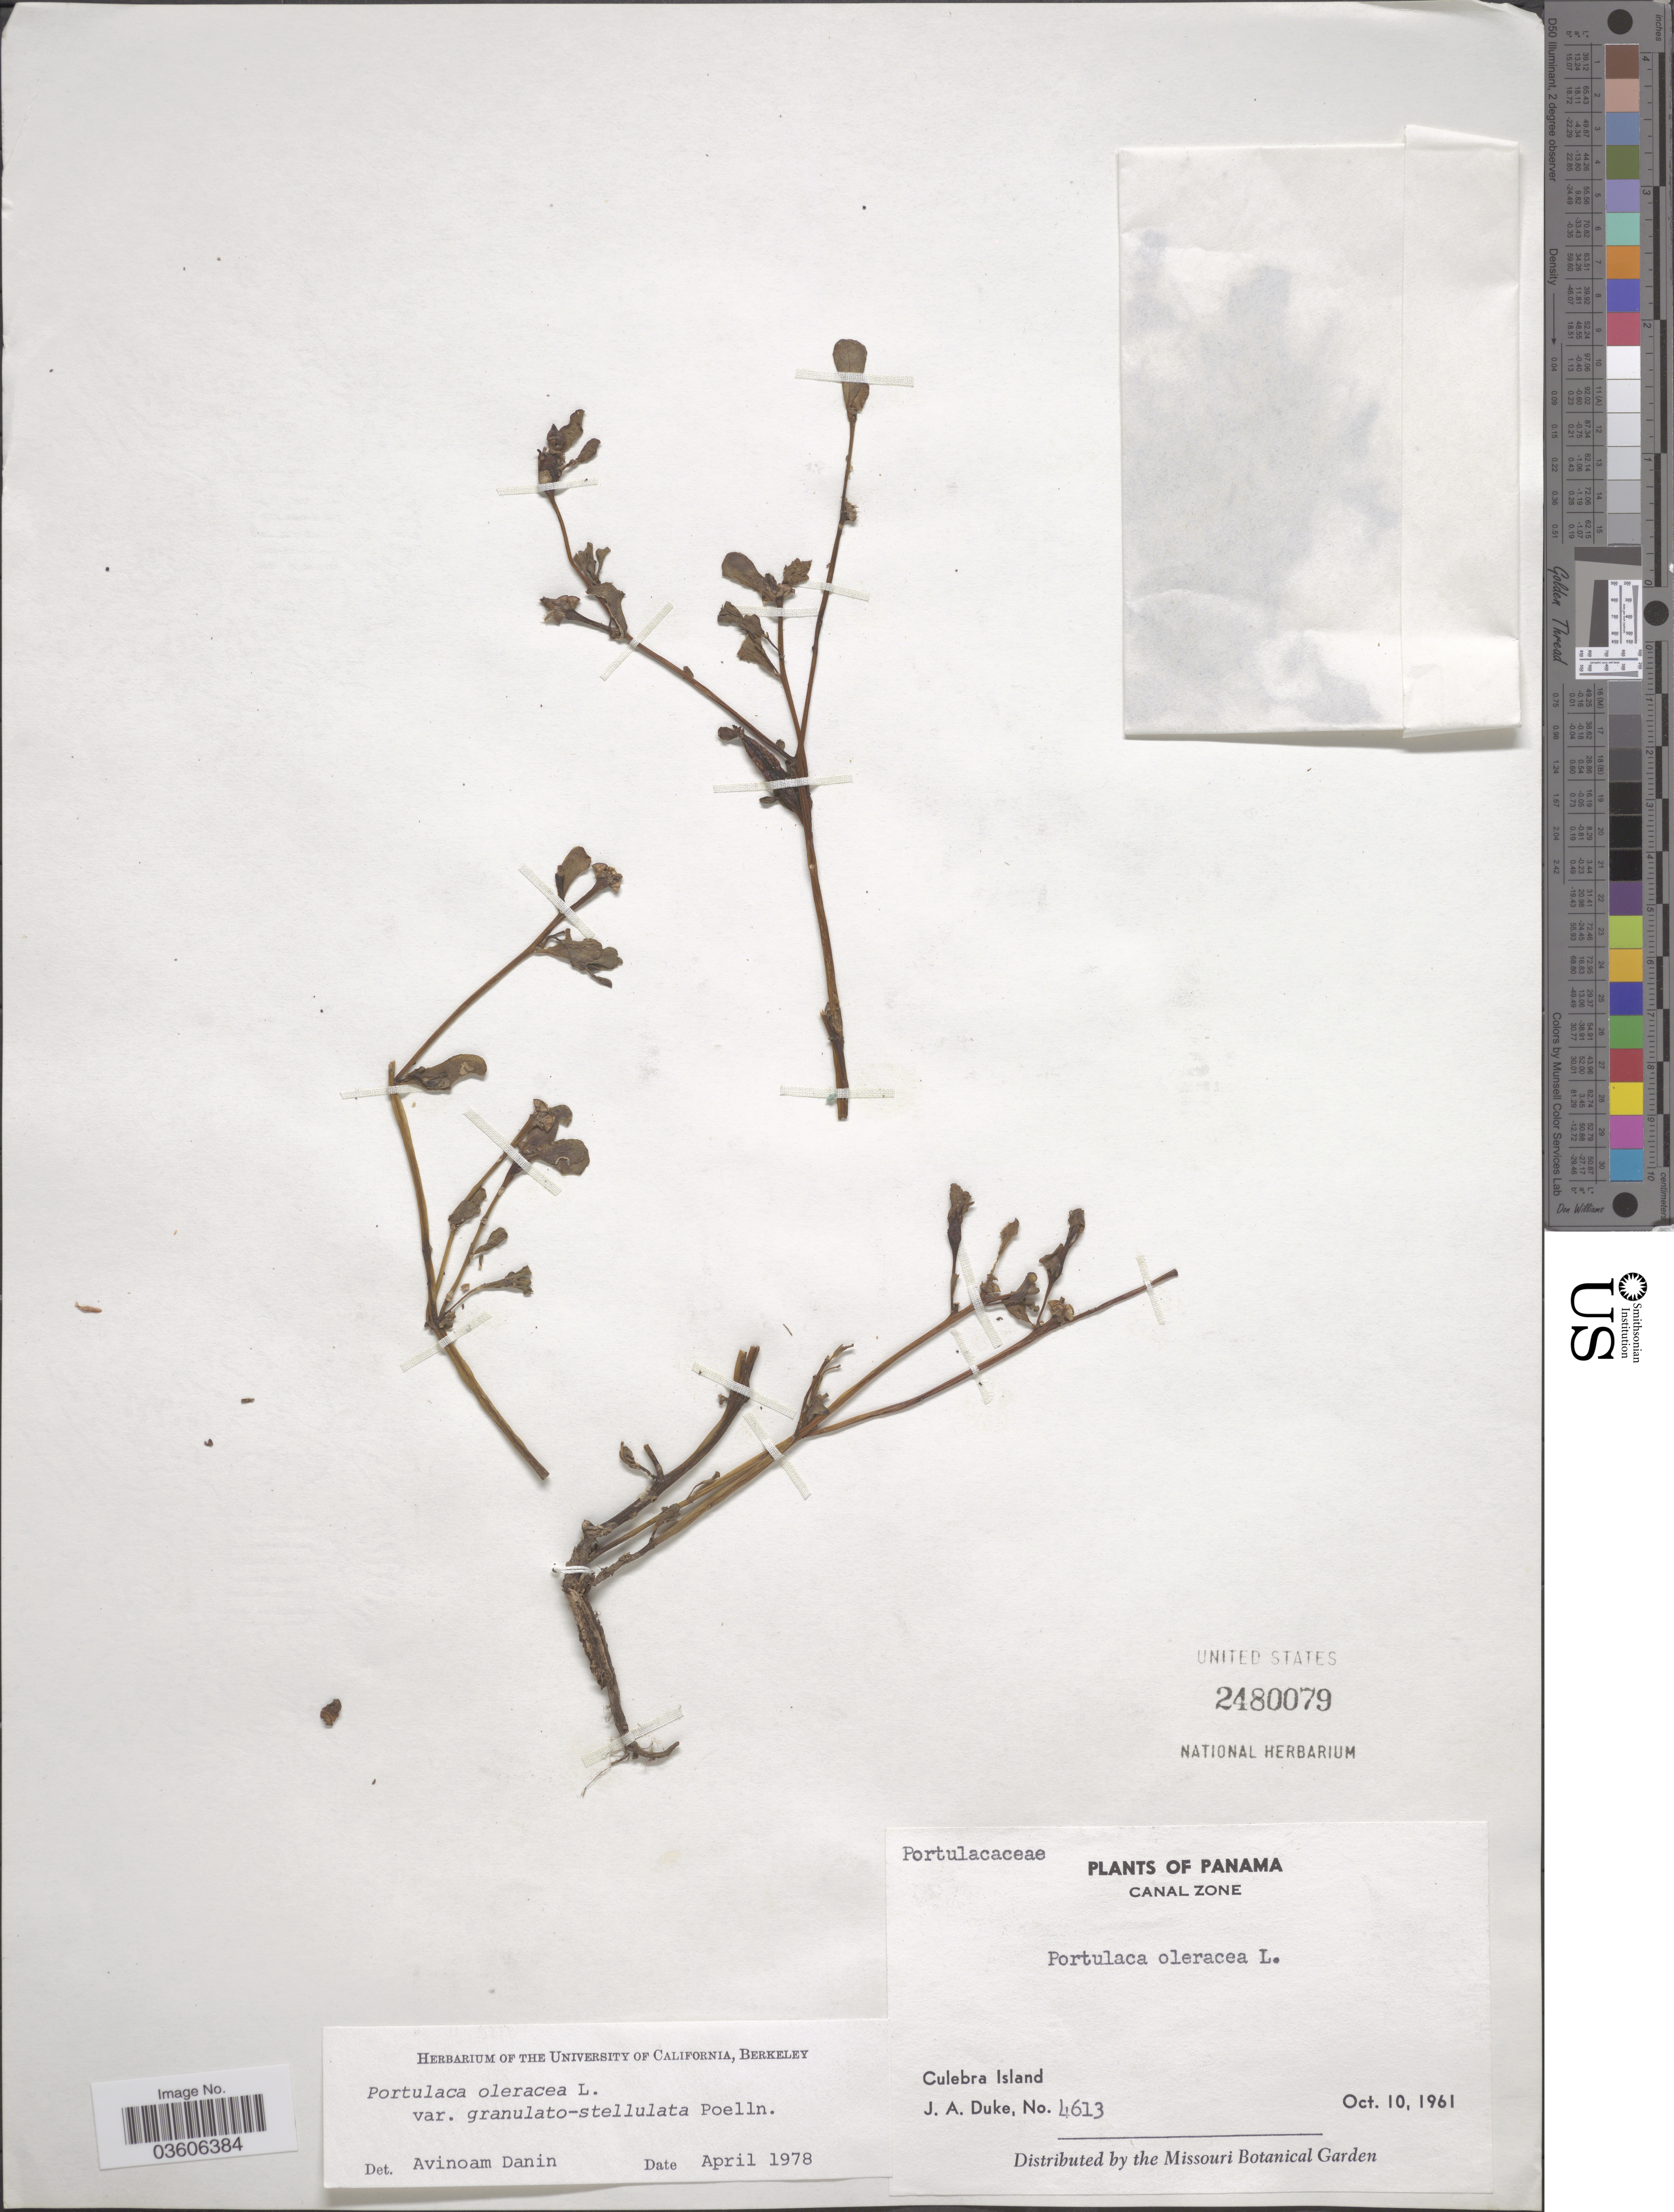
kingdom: Plantae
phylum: Tracheophyta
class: Magnoliopsida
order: Caryophyllales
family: Portulacaceae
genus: Portulaca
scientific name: Portulaca oleracea var. granulatostellulata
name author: Poelln.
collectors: J. A. Duke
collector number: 4613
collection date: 1961-10-10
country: Panama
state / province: Colón / Panamá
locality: Canal Zone. Culebra Island.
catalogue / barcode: US 2480079